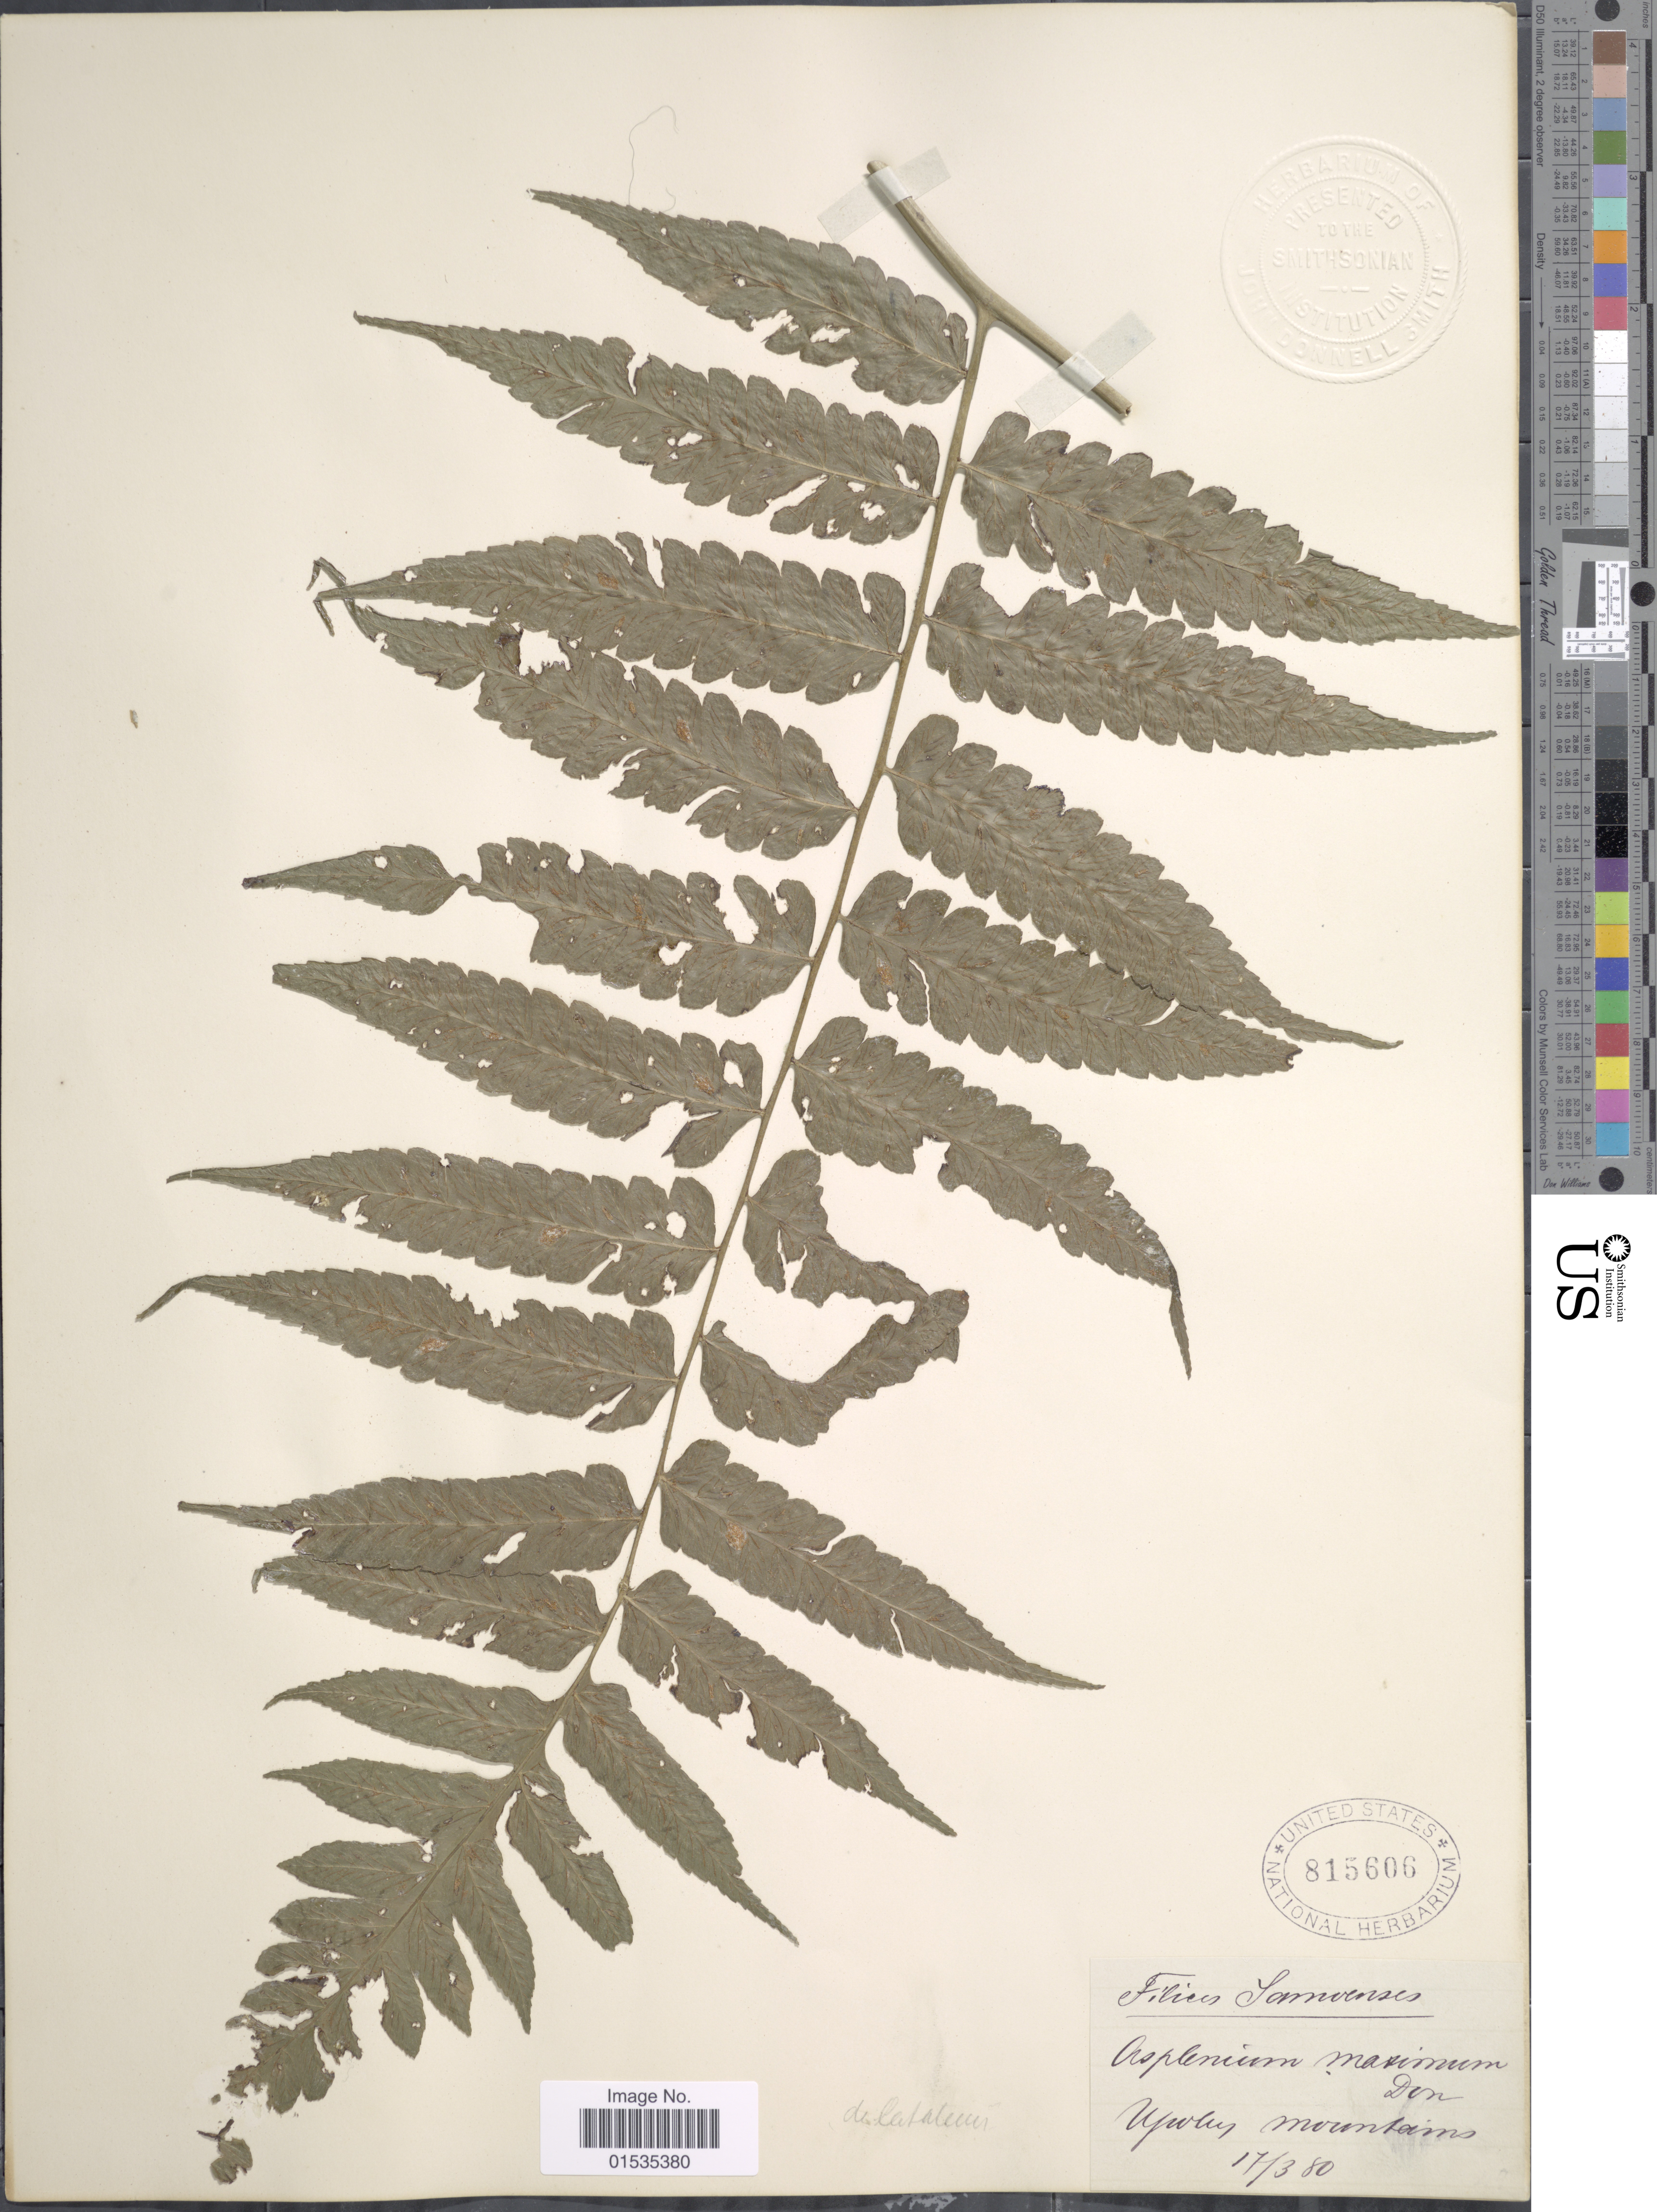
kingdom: Plantae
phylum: Tracheophyta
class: Polypodiopsida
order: Polypodiales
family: Athyriaceae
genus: Diplazium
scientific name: Diplazium dilatatum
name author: Blume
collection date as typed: Transcribed d/m/y: 17/3/80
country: Samoa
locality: Upolu Mountains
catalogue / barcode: US 815606